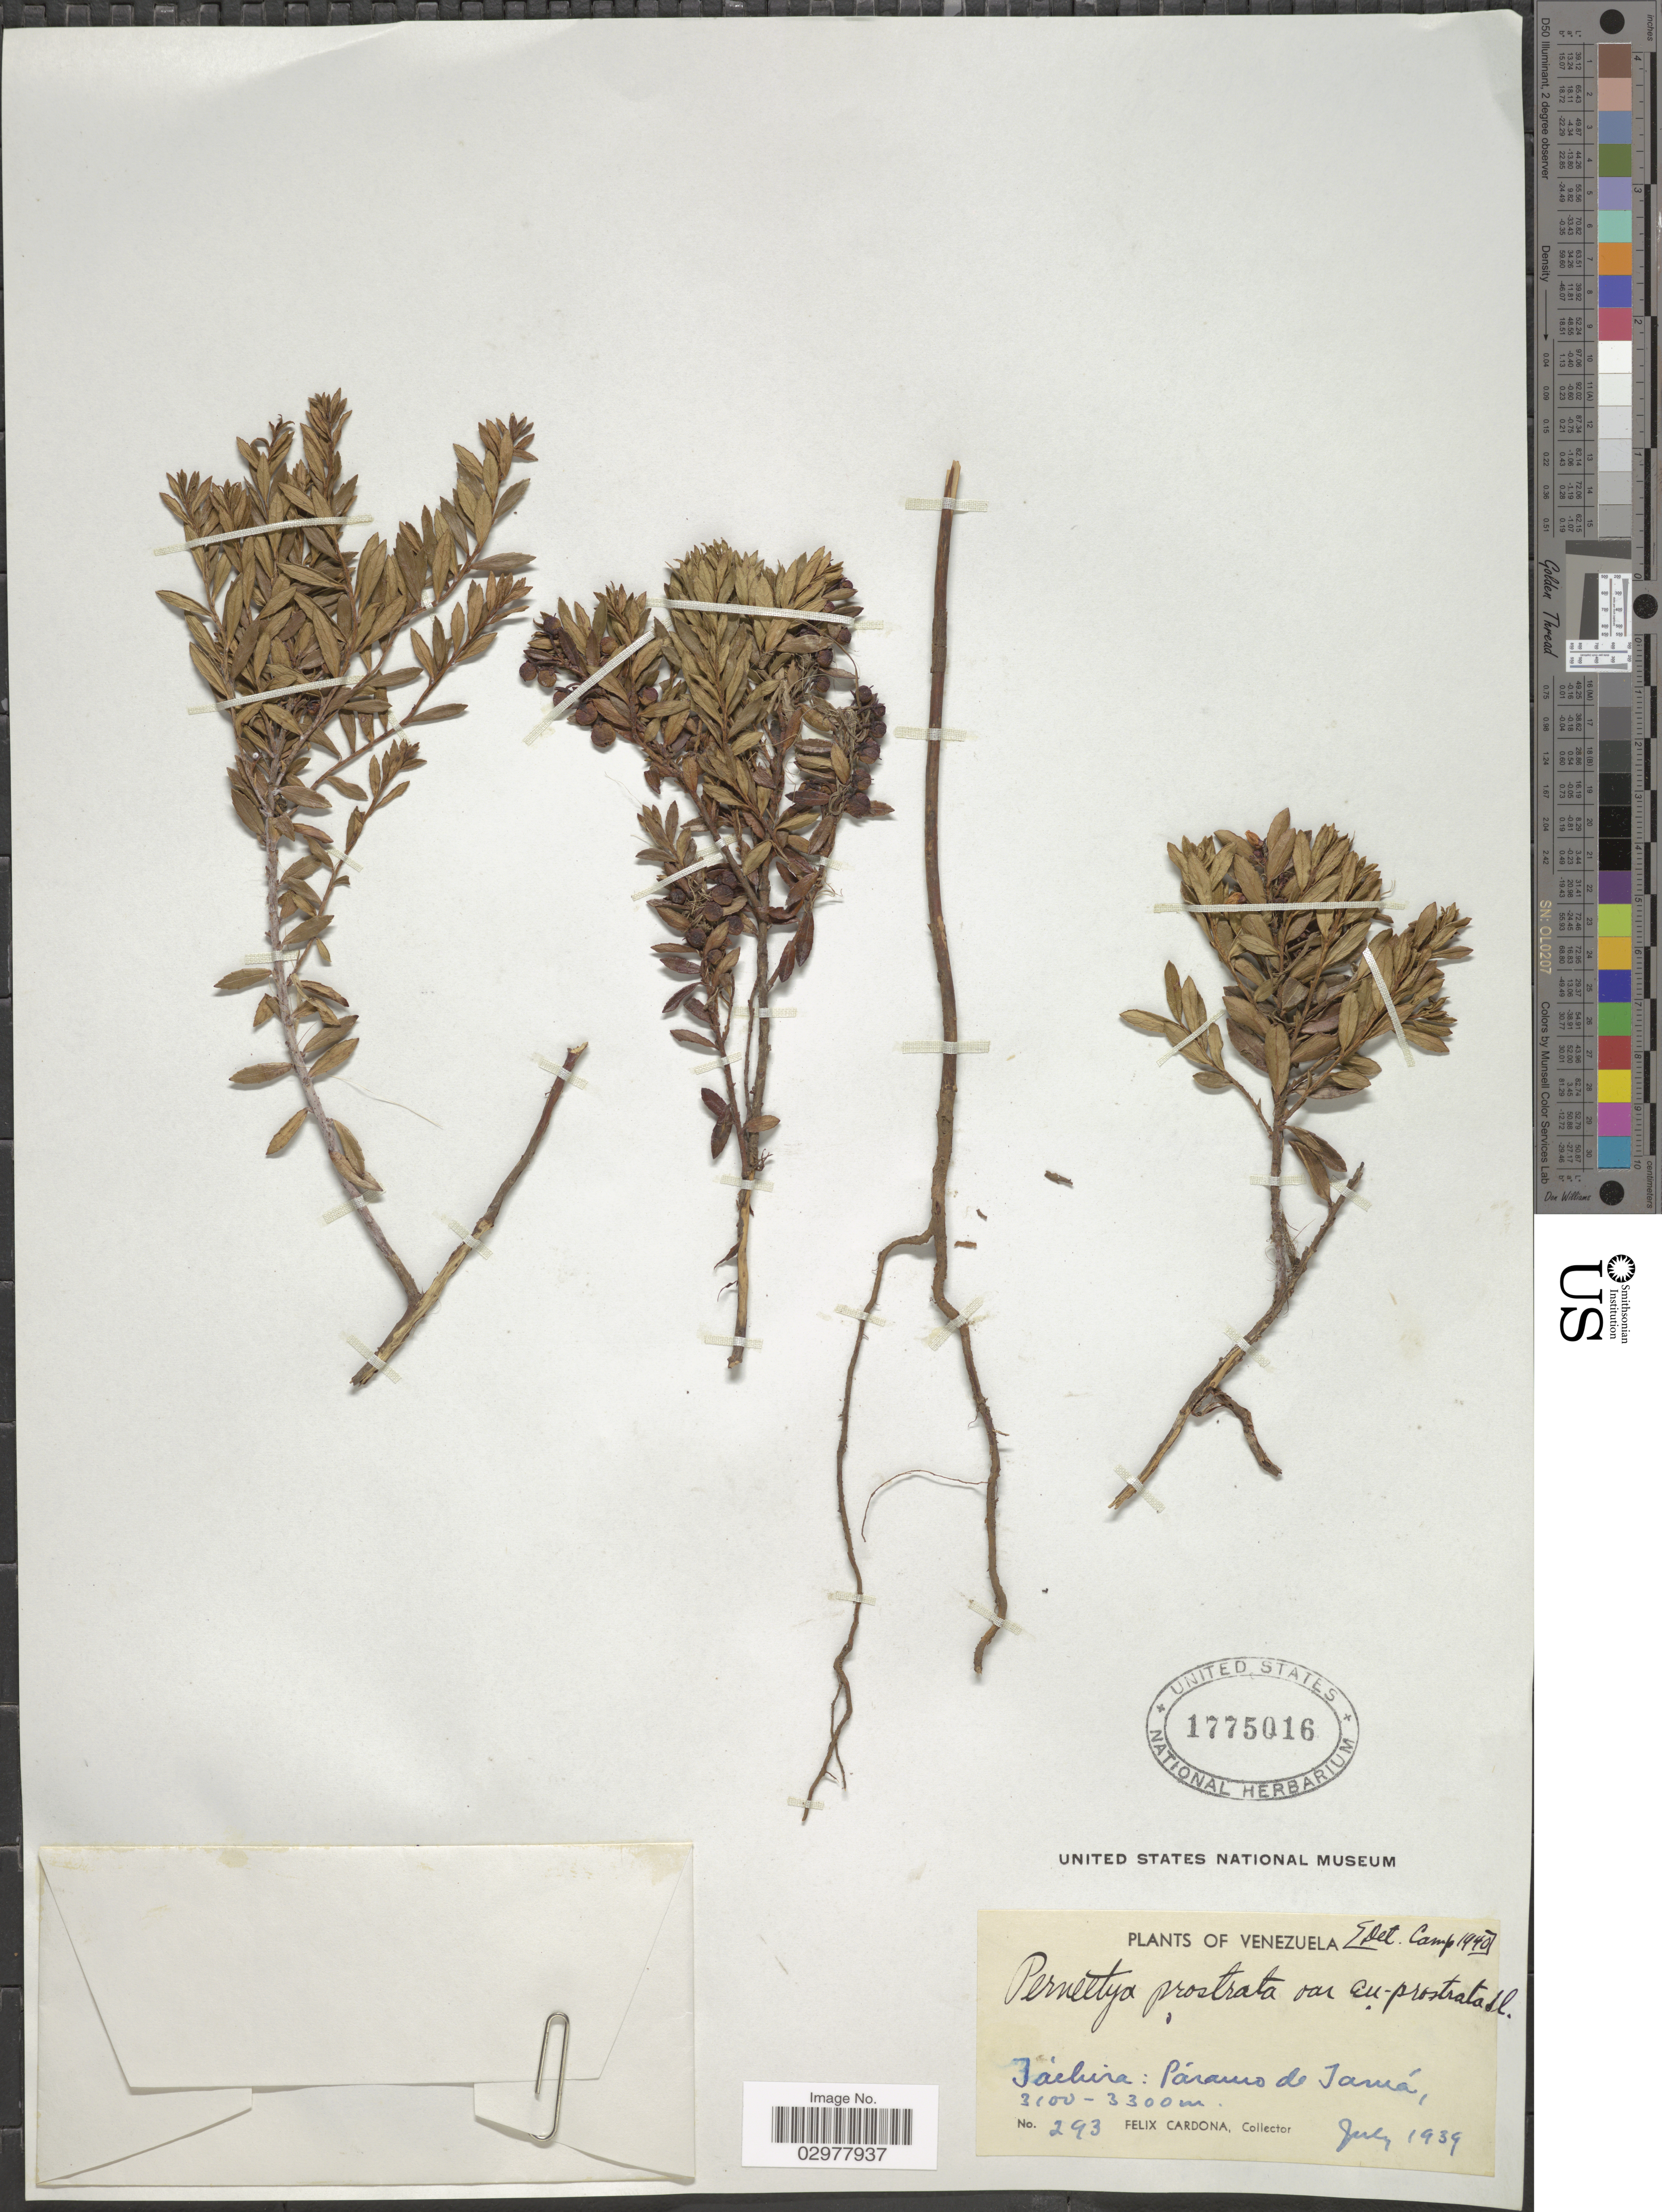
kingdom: Plantae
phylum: Tracheophyta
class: Magnoliopsida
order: Ericales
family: Ericaceae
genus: Pernettya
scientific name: Pernettya prostrata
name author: (Cav.) DC.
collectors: F. Cardona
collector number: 293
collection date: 1939-07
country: Venezuela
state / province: Tachira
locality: Páramo de Tamá.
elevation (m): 3100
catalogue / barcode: US 1775016